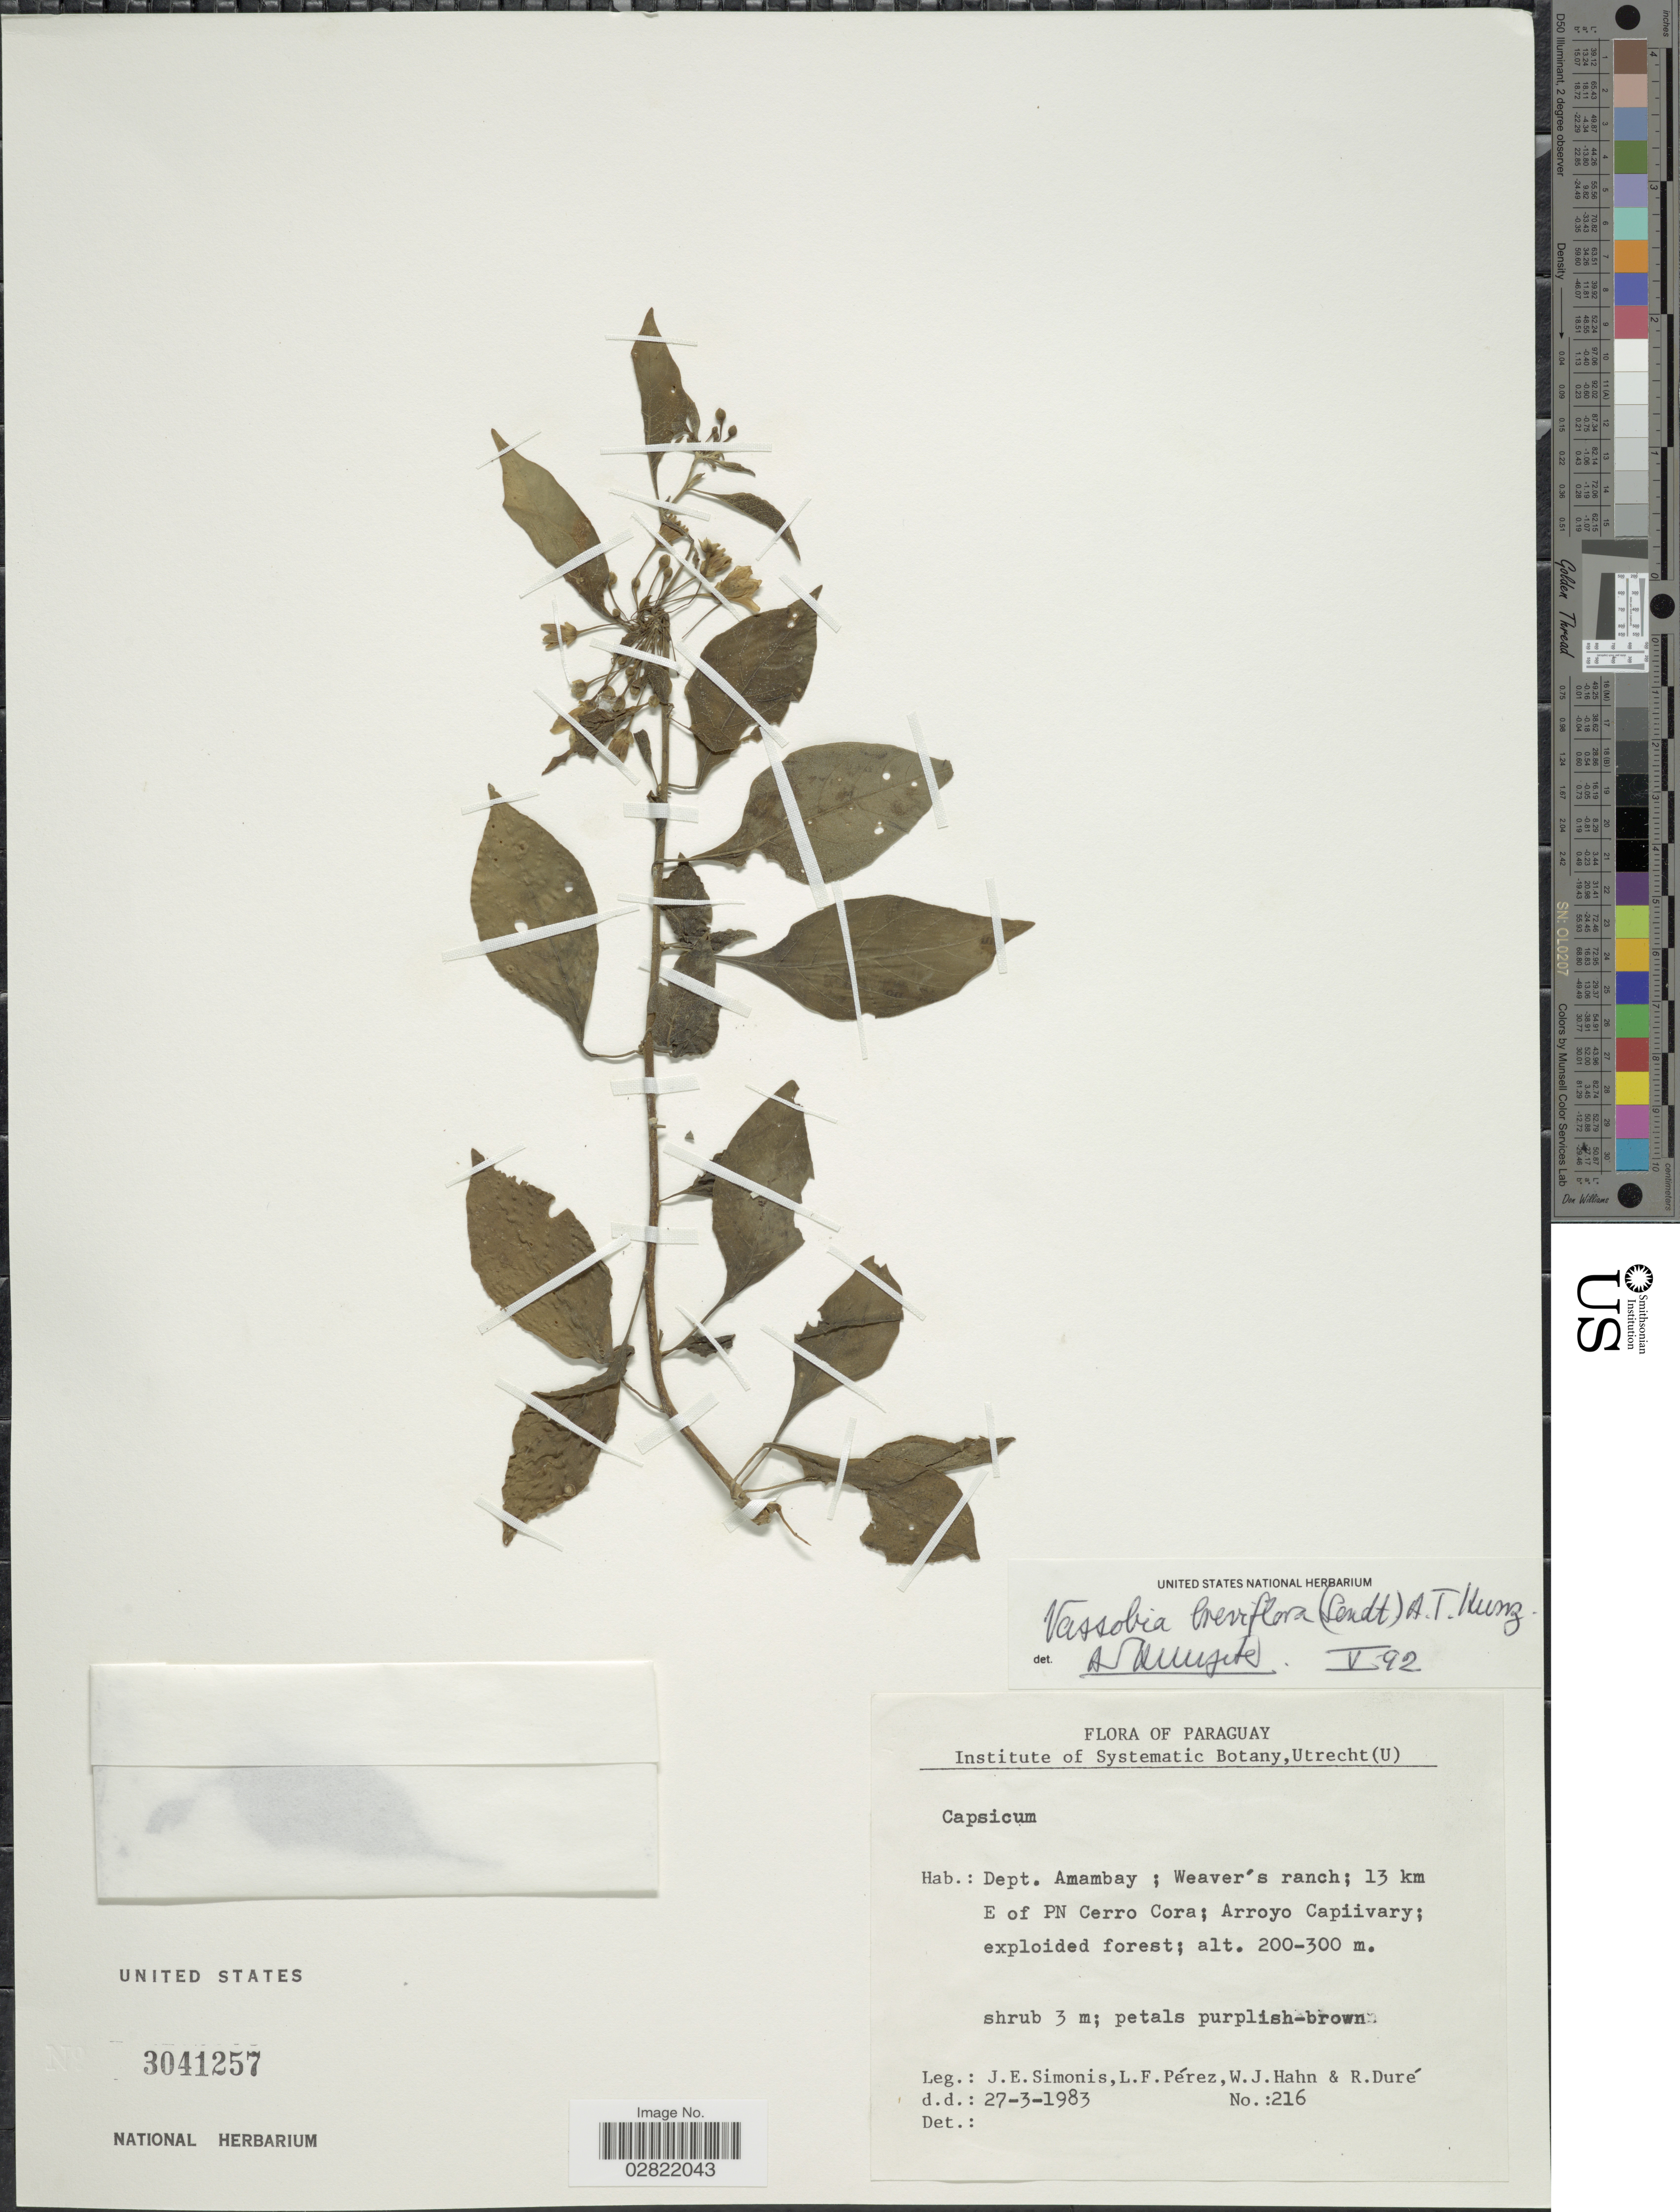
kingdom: Plantae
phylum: Tracheophyta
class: Magnoliopsida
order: Solanales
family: Solanaceae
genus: Vassobia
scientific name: Vassobia breviflora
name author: (Sendt.) Hunz.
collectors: J. E. Simonis, L. Perez, W. J. Hahn & R. Duré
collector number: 216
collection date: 1983-03-27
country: Paraguay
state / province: Amambay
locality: Dept. Amambay; Weaver's ranch; 13 km E of PN Cerro Cora; Arroyo Capiivary.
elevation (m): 200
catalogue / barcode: US 3041257